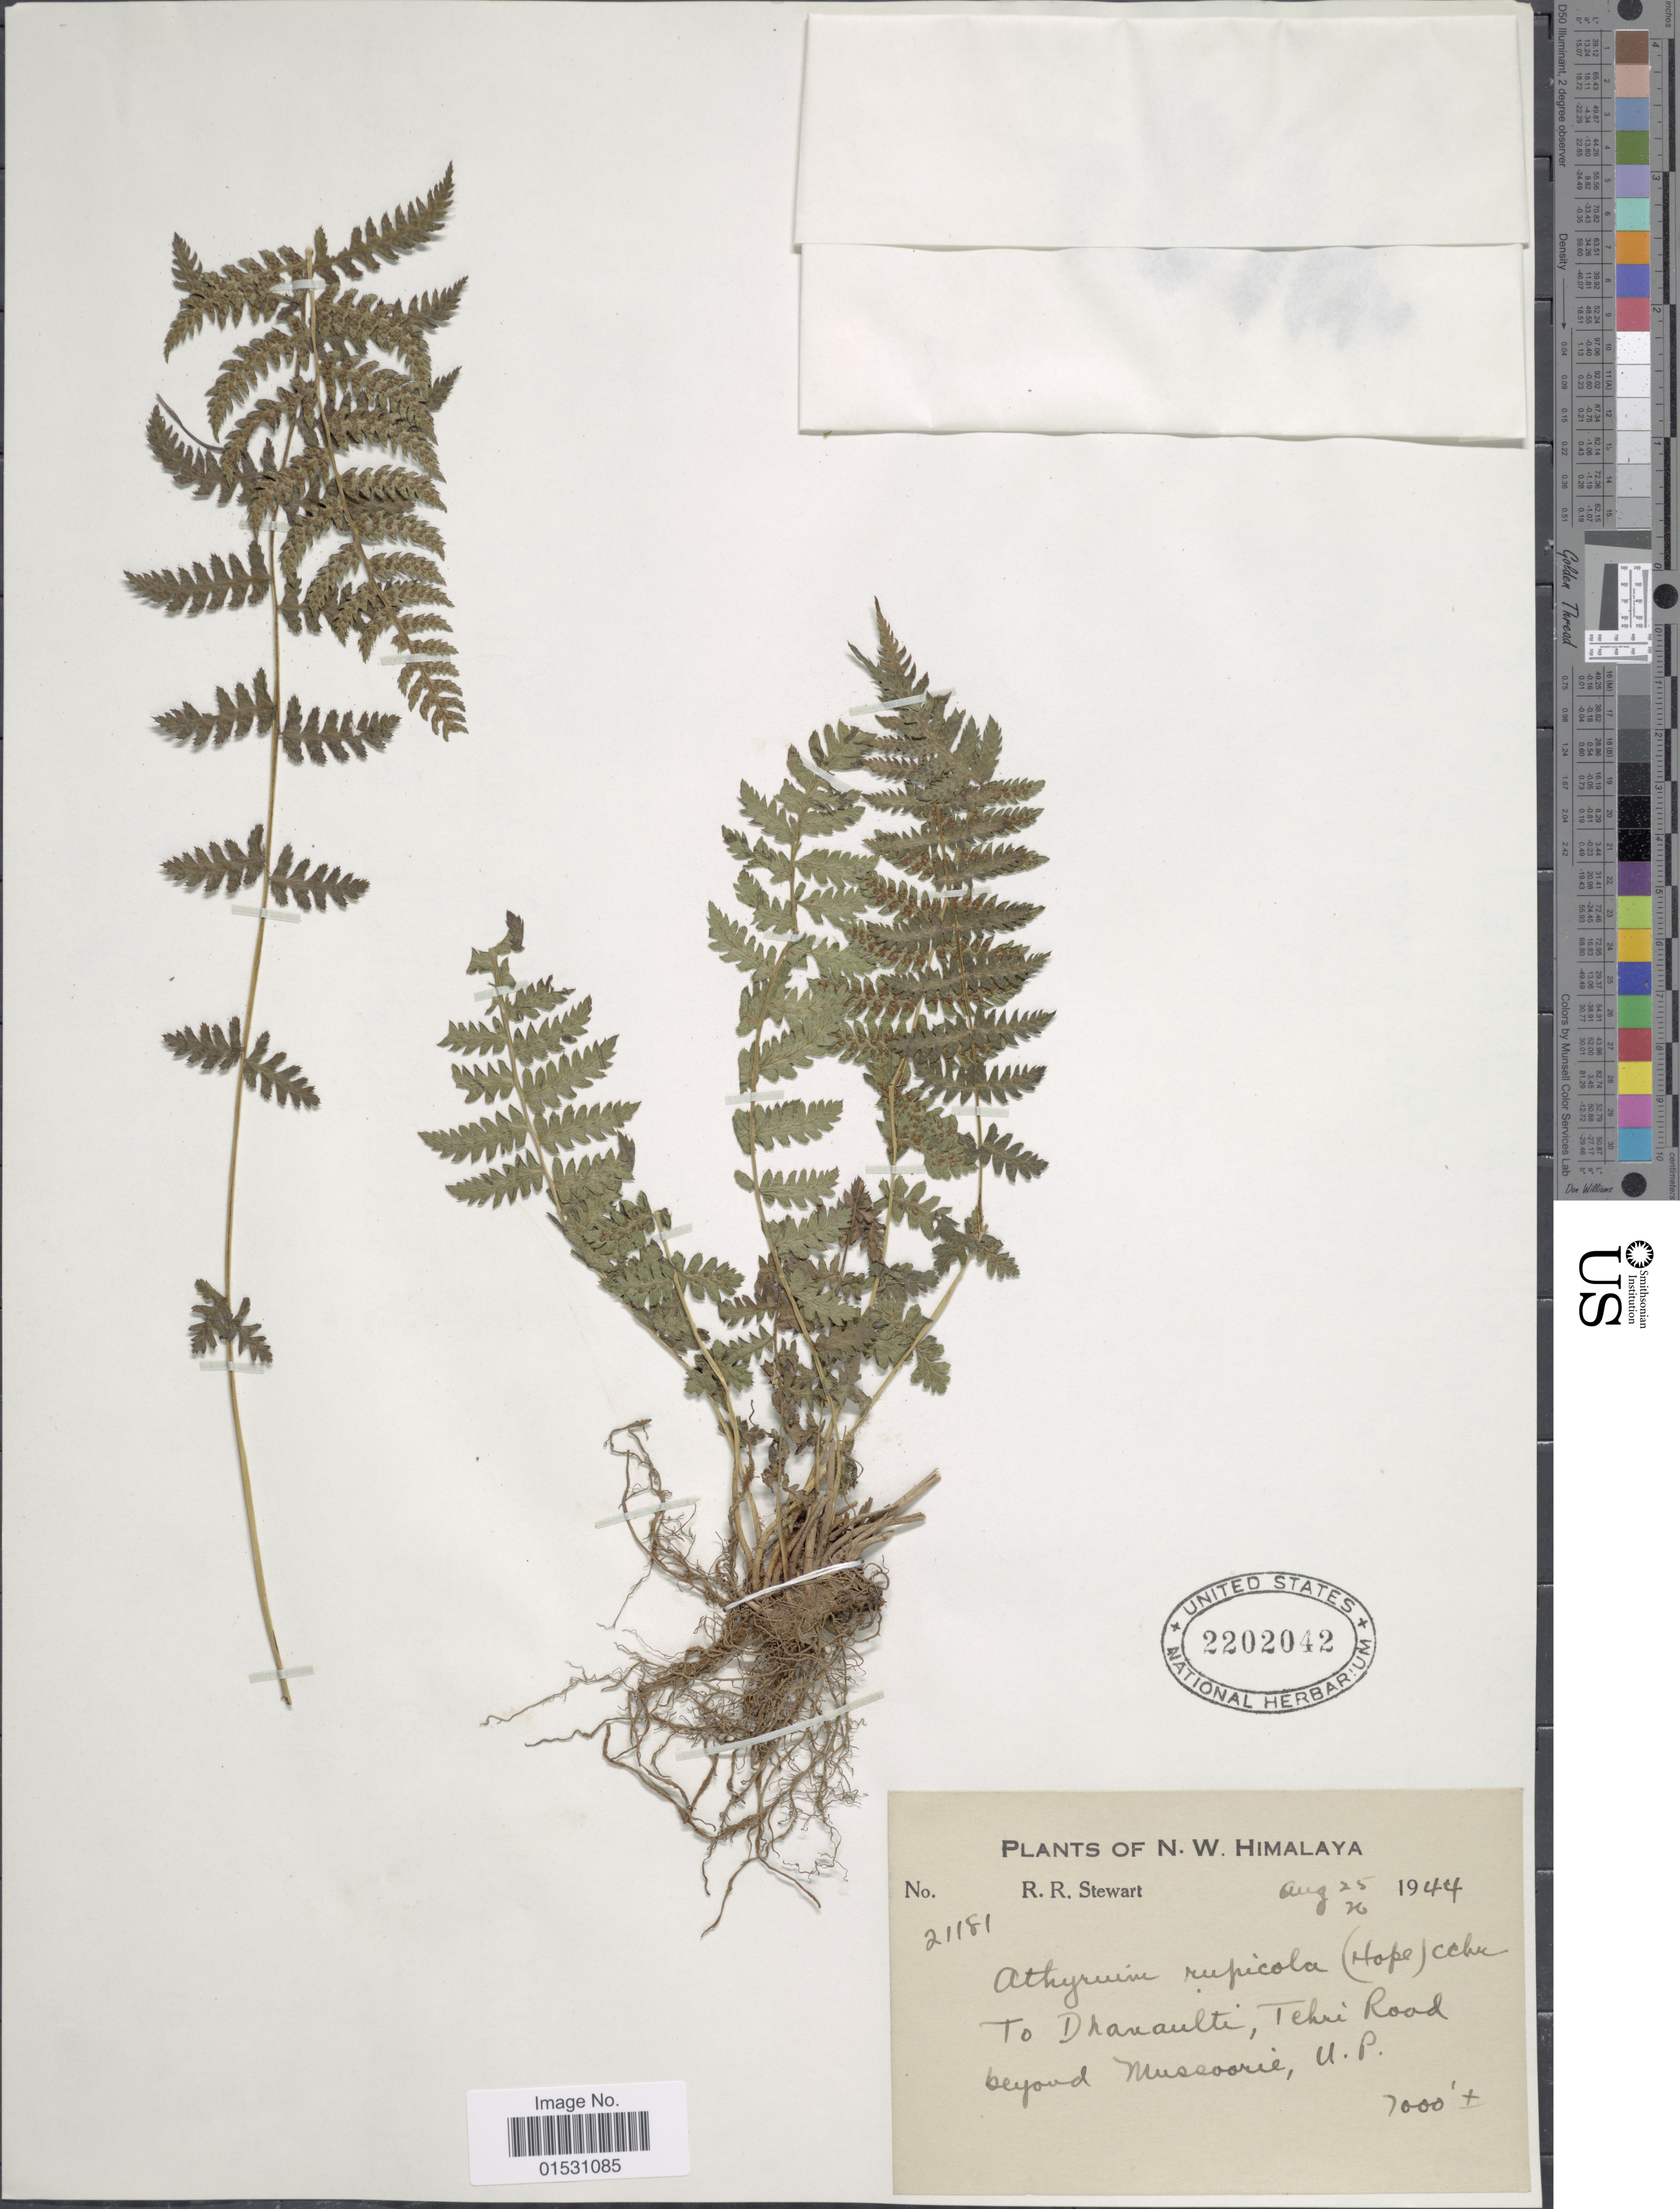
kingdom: Plantae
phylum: Tracheophyta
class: Polypodiopsida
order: Polypodiales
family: Athyriaceae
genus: Athyrium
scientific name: Athyrium rupicola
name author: (C. Hope) C. Chr.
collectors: R. R. Stewart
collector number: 21181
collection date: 1944-08-25/1944-08-26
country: India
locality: N.W. Himalaya. To Dhanaulti, Tehri Road beyond Mussoorie, U.P.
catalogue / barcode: US 2202042